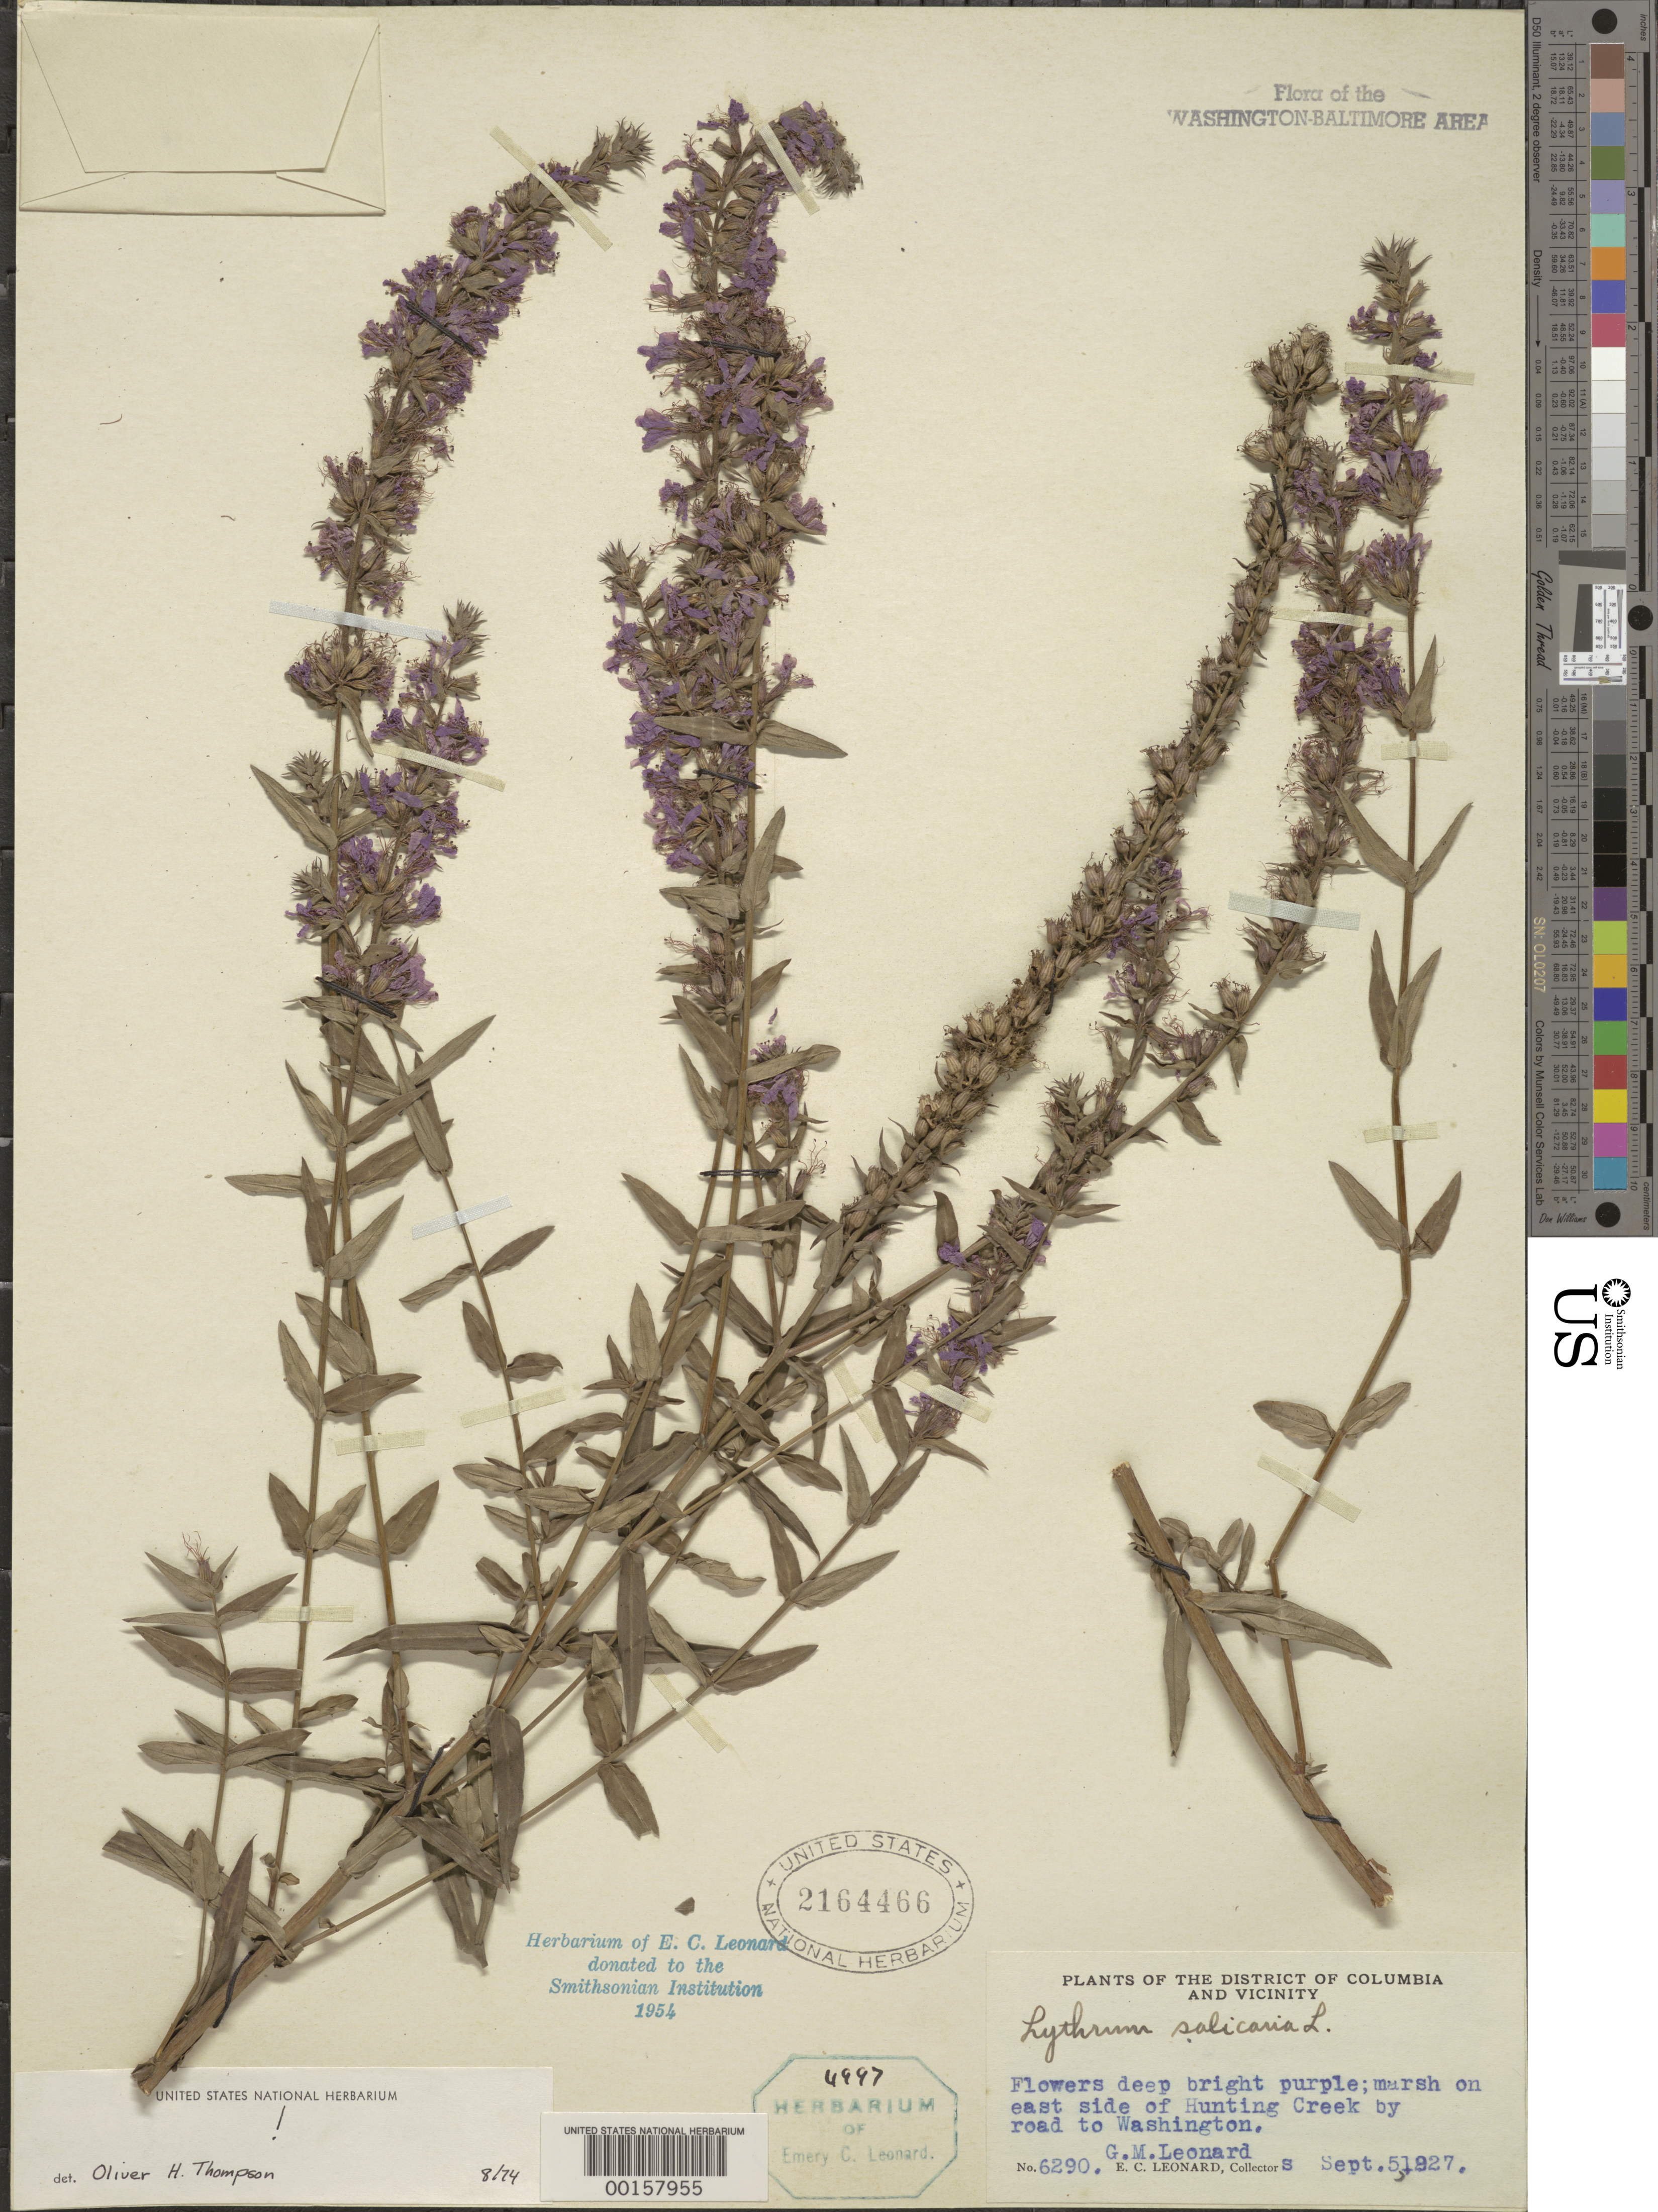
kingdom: Plantae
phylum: Tracheophyta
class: Magnoliopsida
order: Myrtales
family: Lythraceae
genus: Lythrum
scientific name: Lythrum salicaria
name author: L.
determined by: Thompson, O. H.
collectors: G. M. Leonard & E. C. Leonard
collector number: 6290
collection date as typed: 05 Sep 1927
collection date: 1927-09-05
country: United States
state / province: Virginia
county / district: Fairfax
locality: East side of Hunting Creek by road to Washington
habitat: Marsh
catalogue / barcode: US 2164466